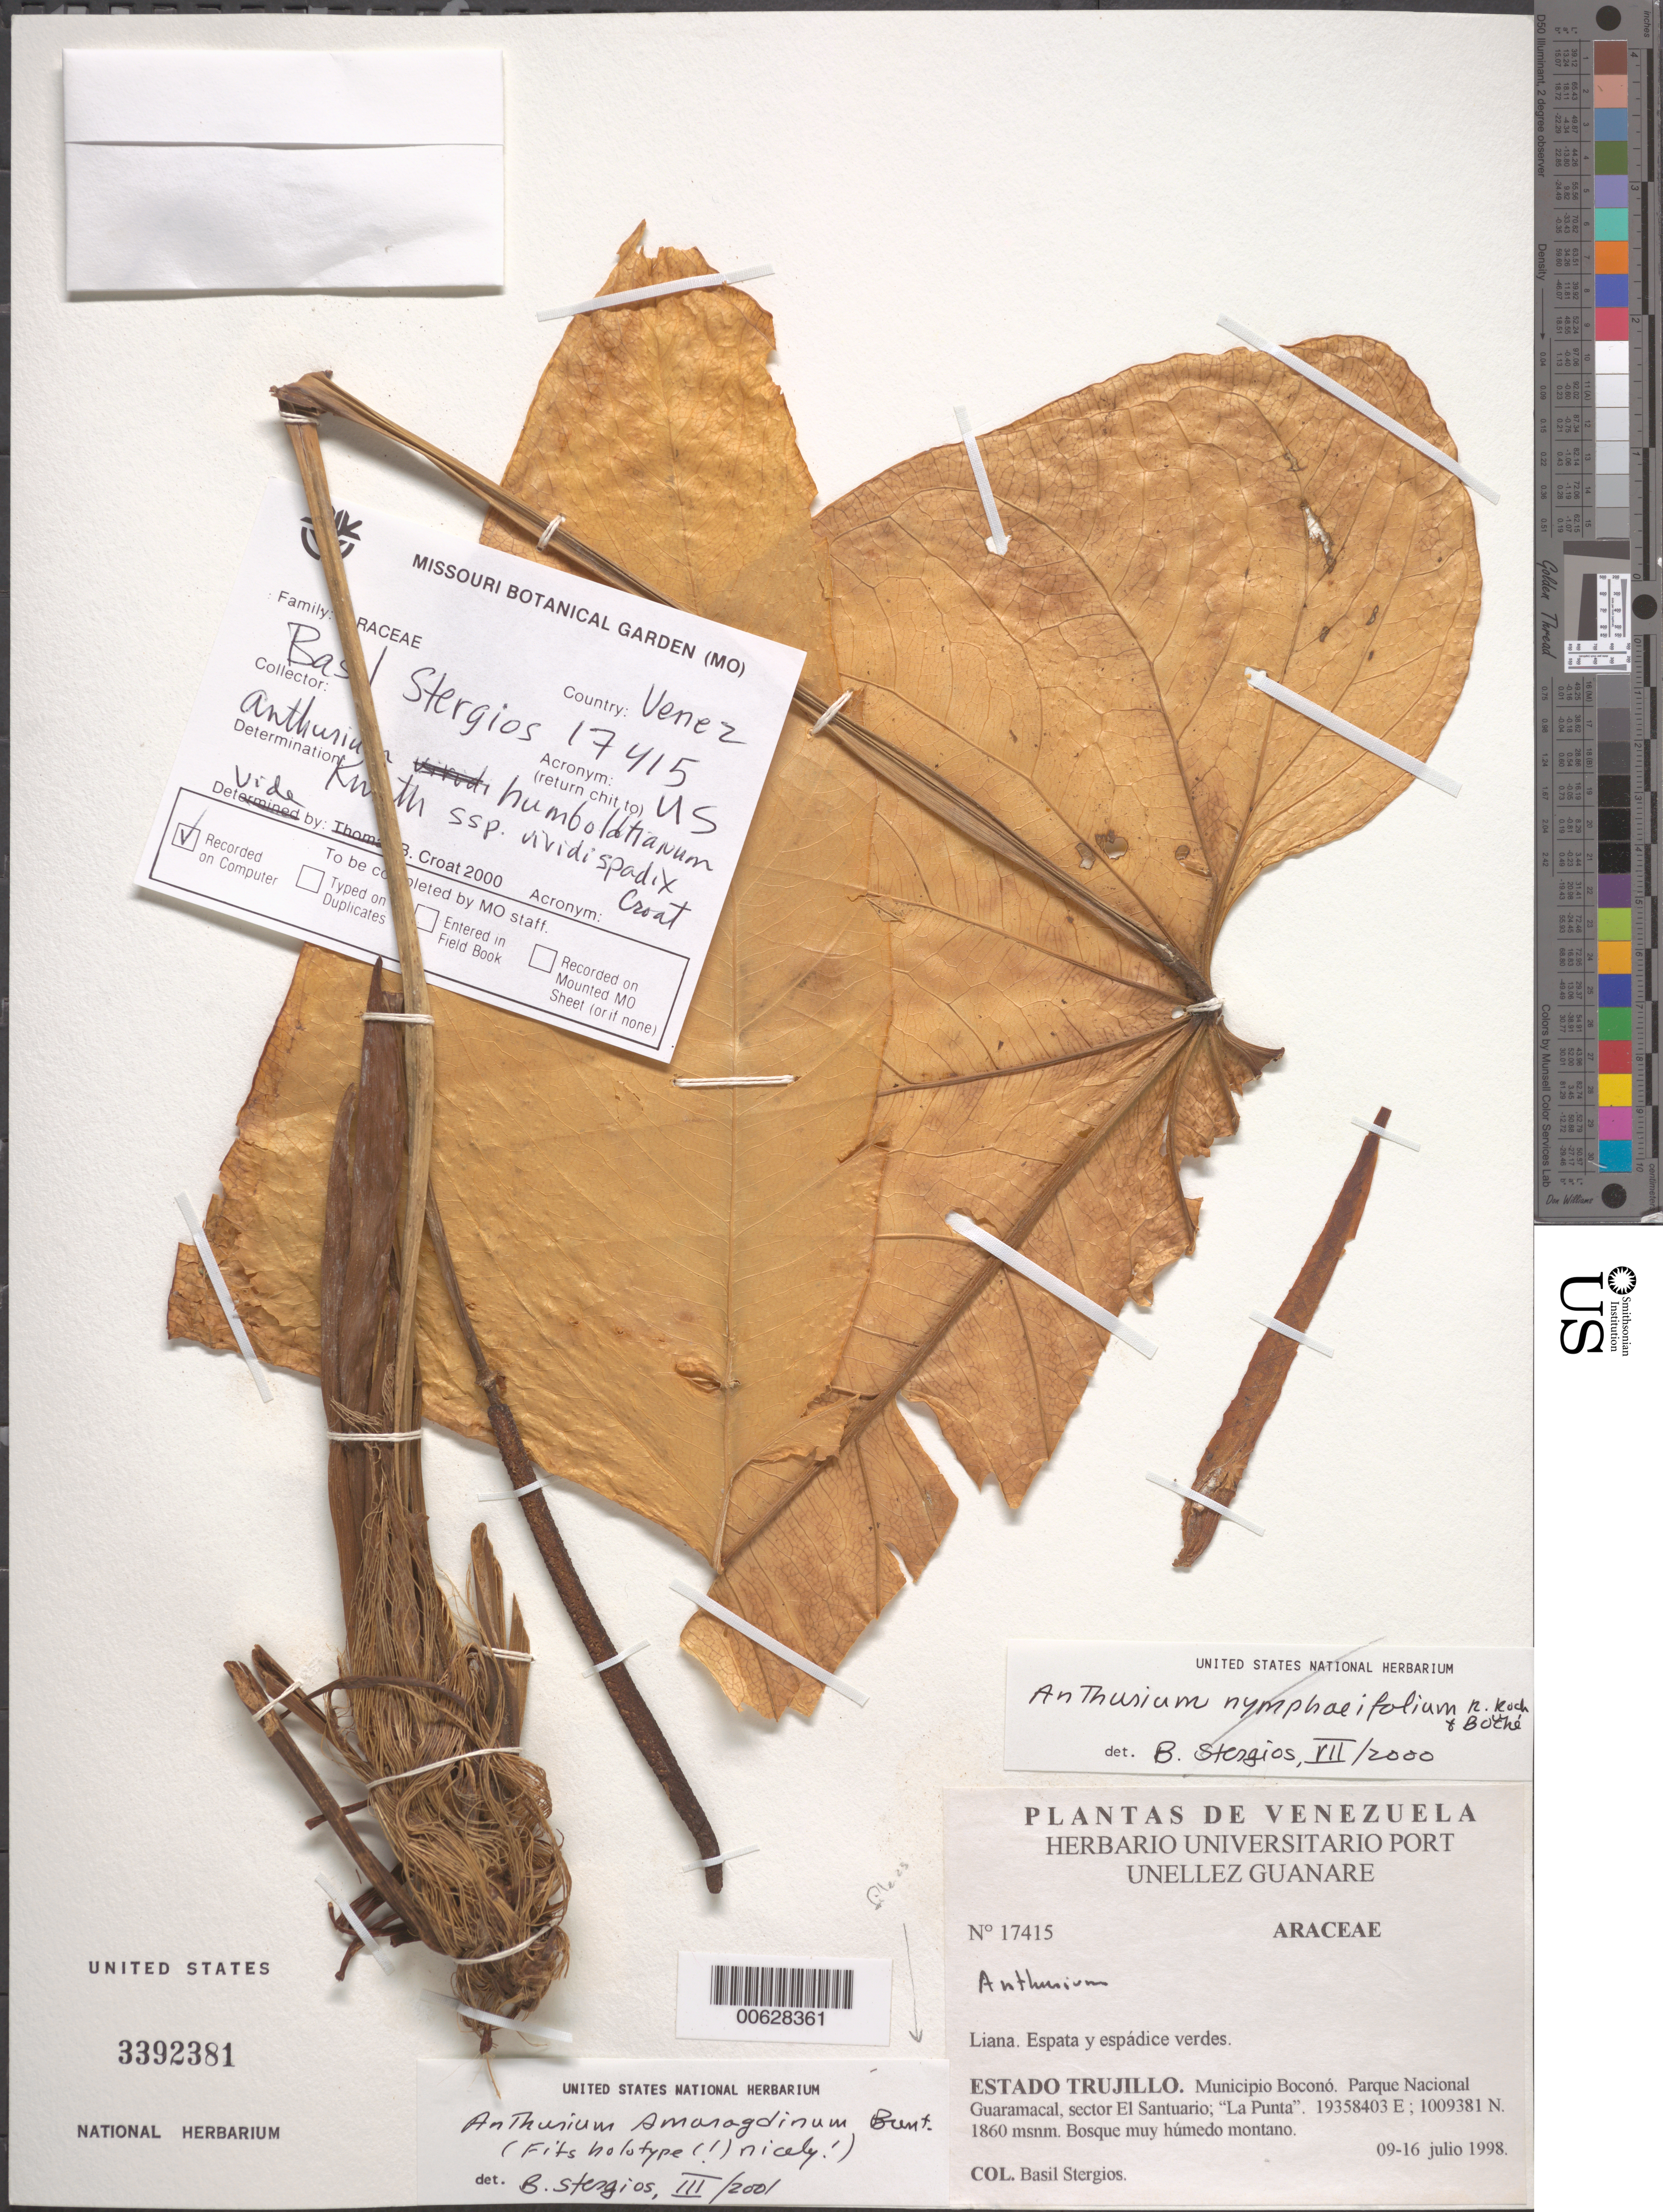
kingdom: Plantae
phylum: Tracheophyta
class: Liliopsida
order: Alismatales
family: Araceae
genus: Anthurium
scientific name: Anthurium smaragdinum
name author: G.S. Bunting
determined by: Stergios, B. G.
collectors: B. G. Stergios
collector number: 17415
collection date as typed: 09 Jul 1998 to 16 Jul 1998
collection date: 1998-07-09/1998-07-16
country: Venezuela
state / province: Trujillo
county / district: Boconó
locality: Parque Nacional Guaramacal, Sector El Santuario, La Punta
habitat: Bosque muy húmedo montano.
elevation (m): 1860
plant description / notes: MO, PORT, US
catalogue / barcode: US 3392381